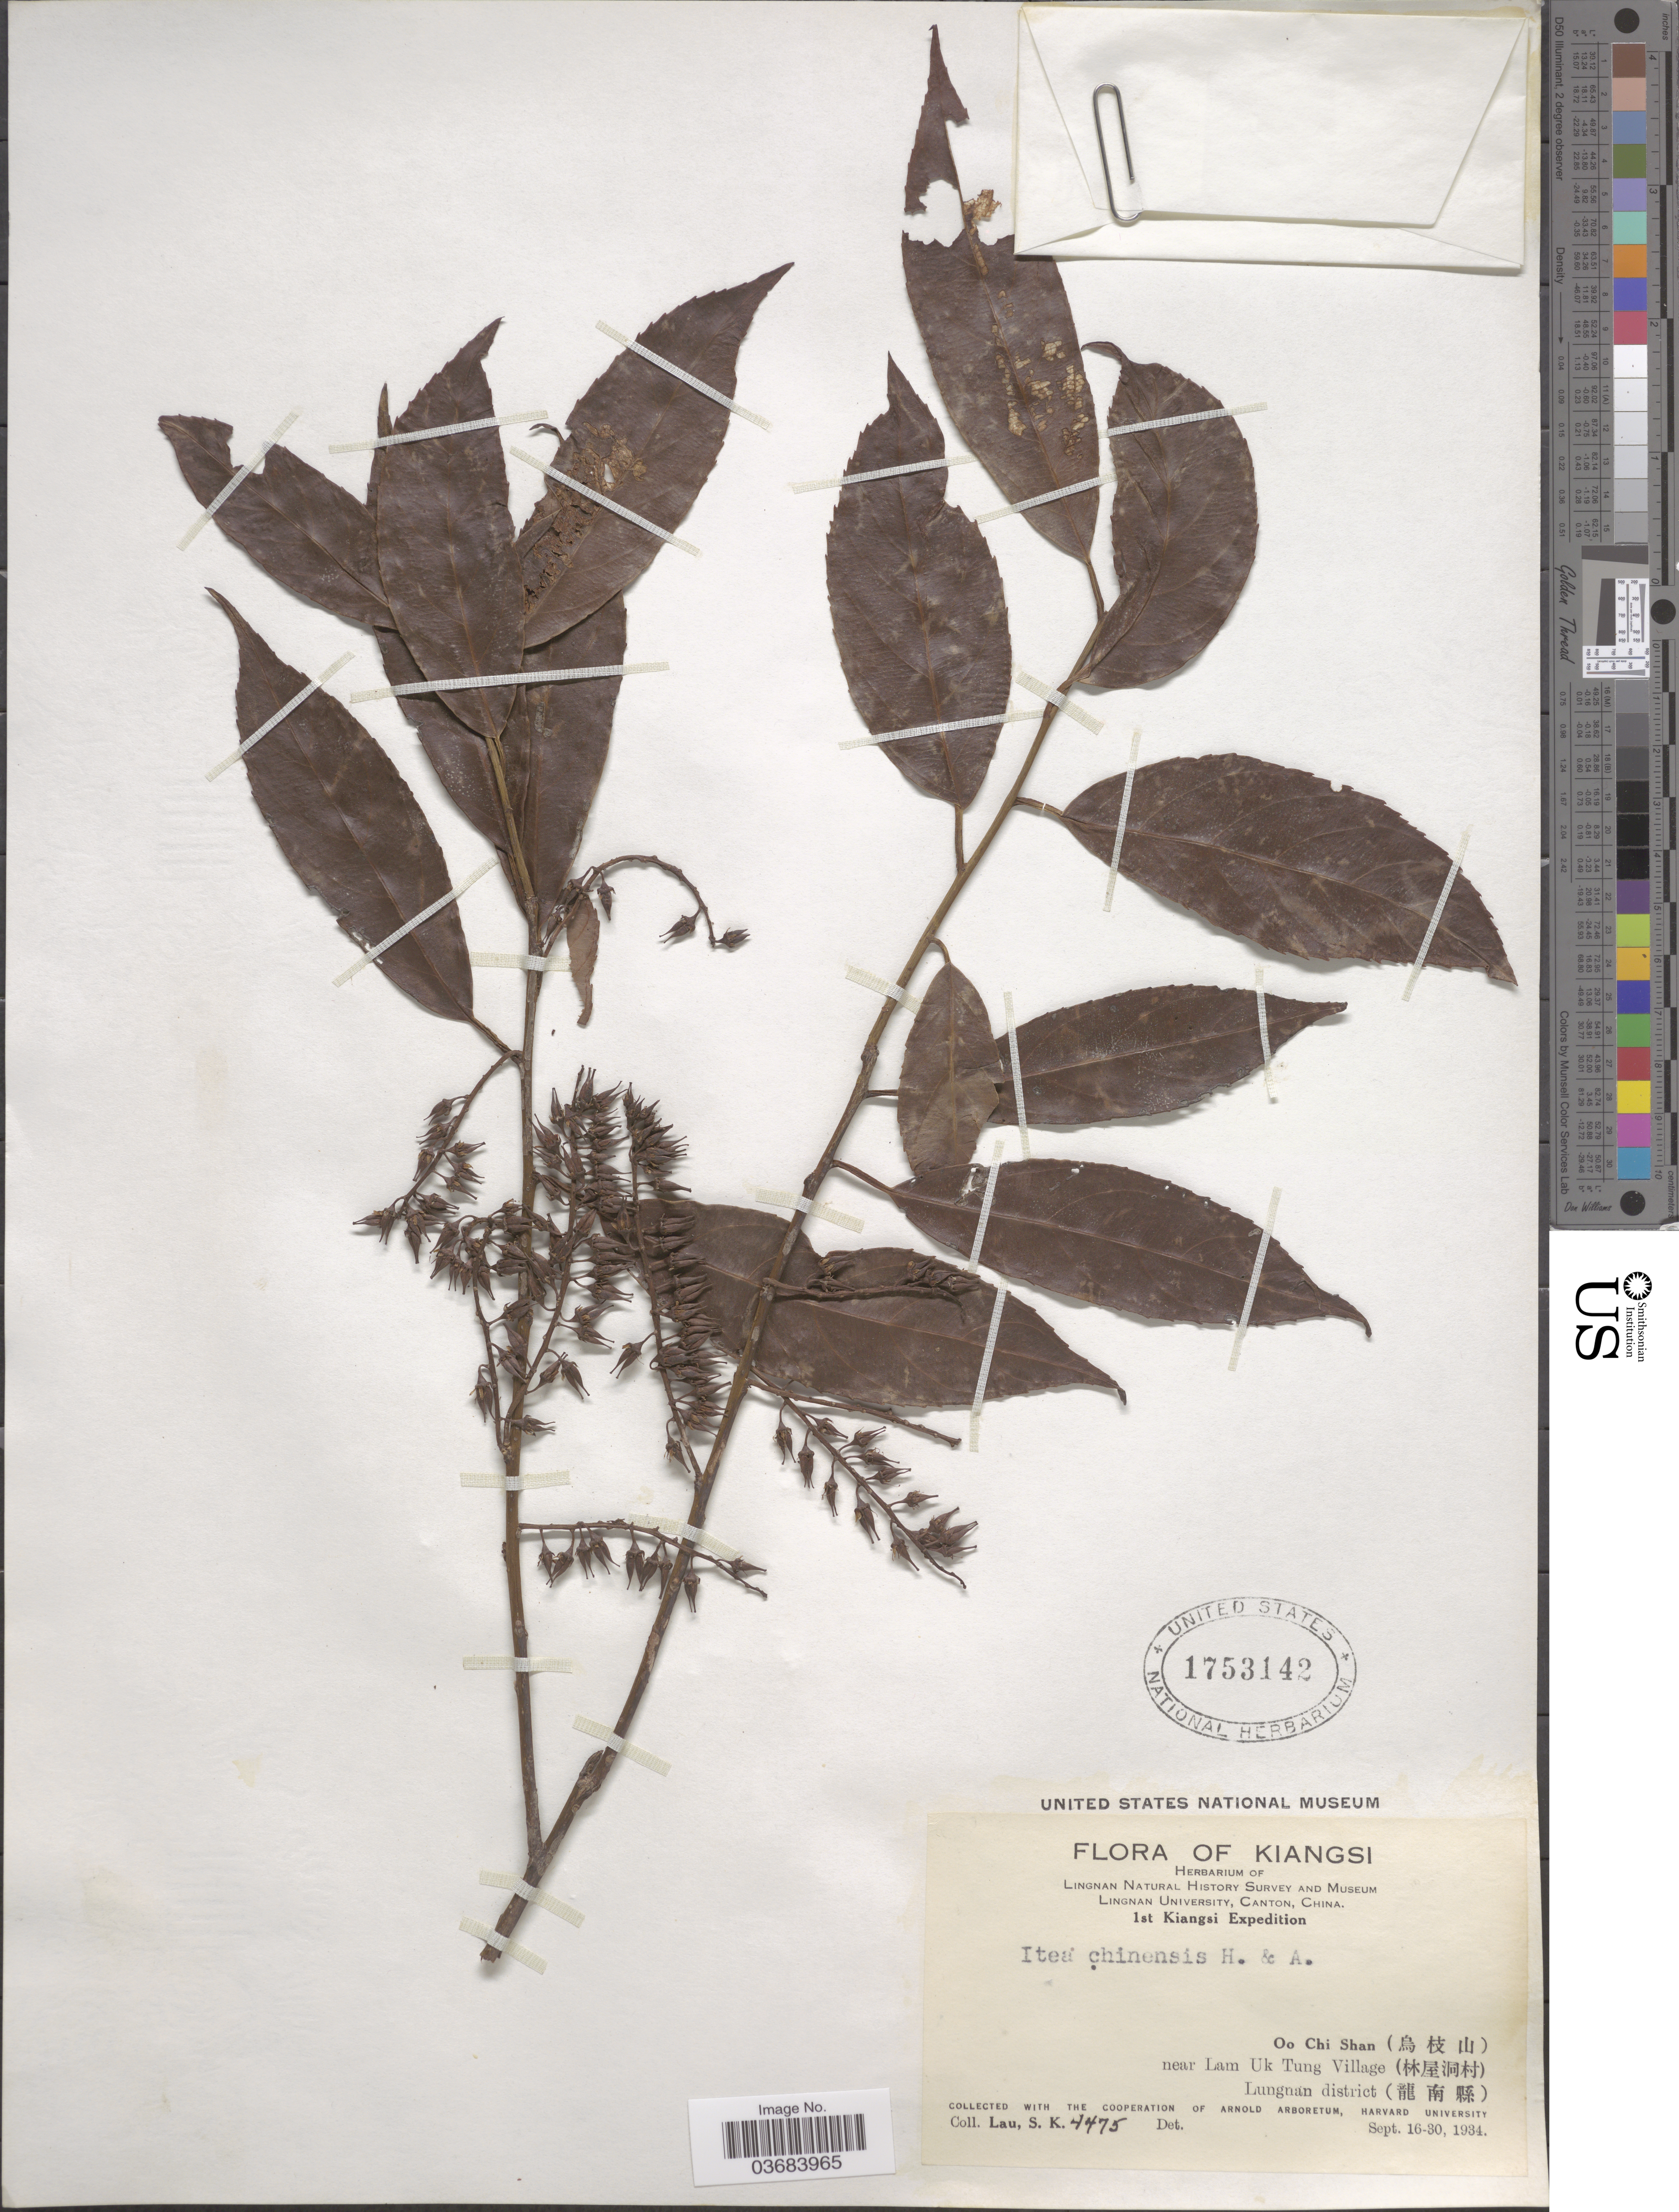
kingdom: Plantae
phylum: Tracheophyta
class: Magnoliopsida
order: Saxifragales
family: Iteaceae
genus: Itea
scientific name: Itea chinensis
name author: W. Hook. & H.J. Arn.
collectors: S. K. Lau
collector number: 4475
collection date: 1934-09-16/1934-09-30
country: China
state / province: Jiangxi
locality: Lingnan Natural History Survey. 1st Kiangsi Expedition. Oo Chi Shan (X) near Lam Uk Tung Village (X). Lungnan district (X).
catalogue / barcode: US 1753142